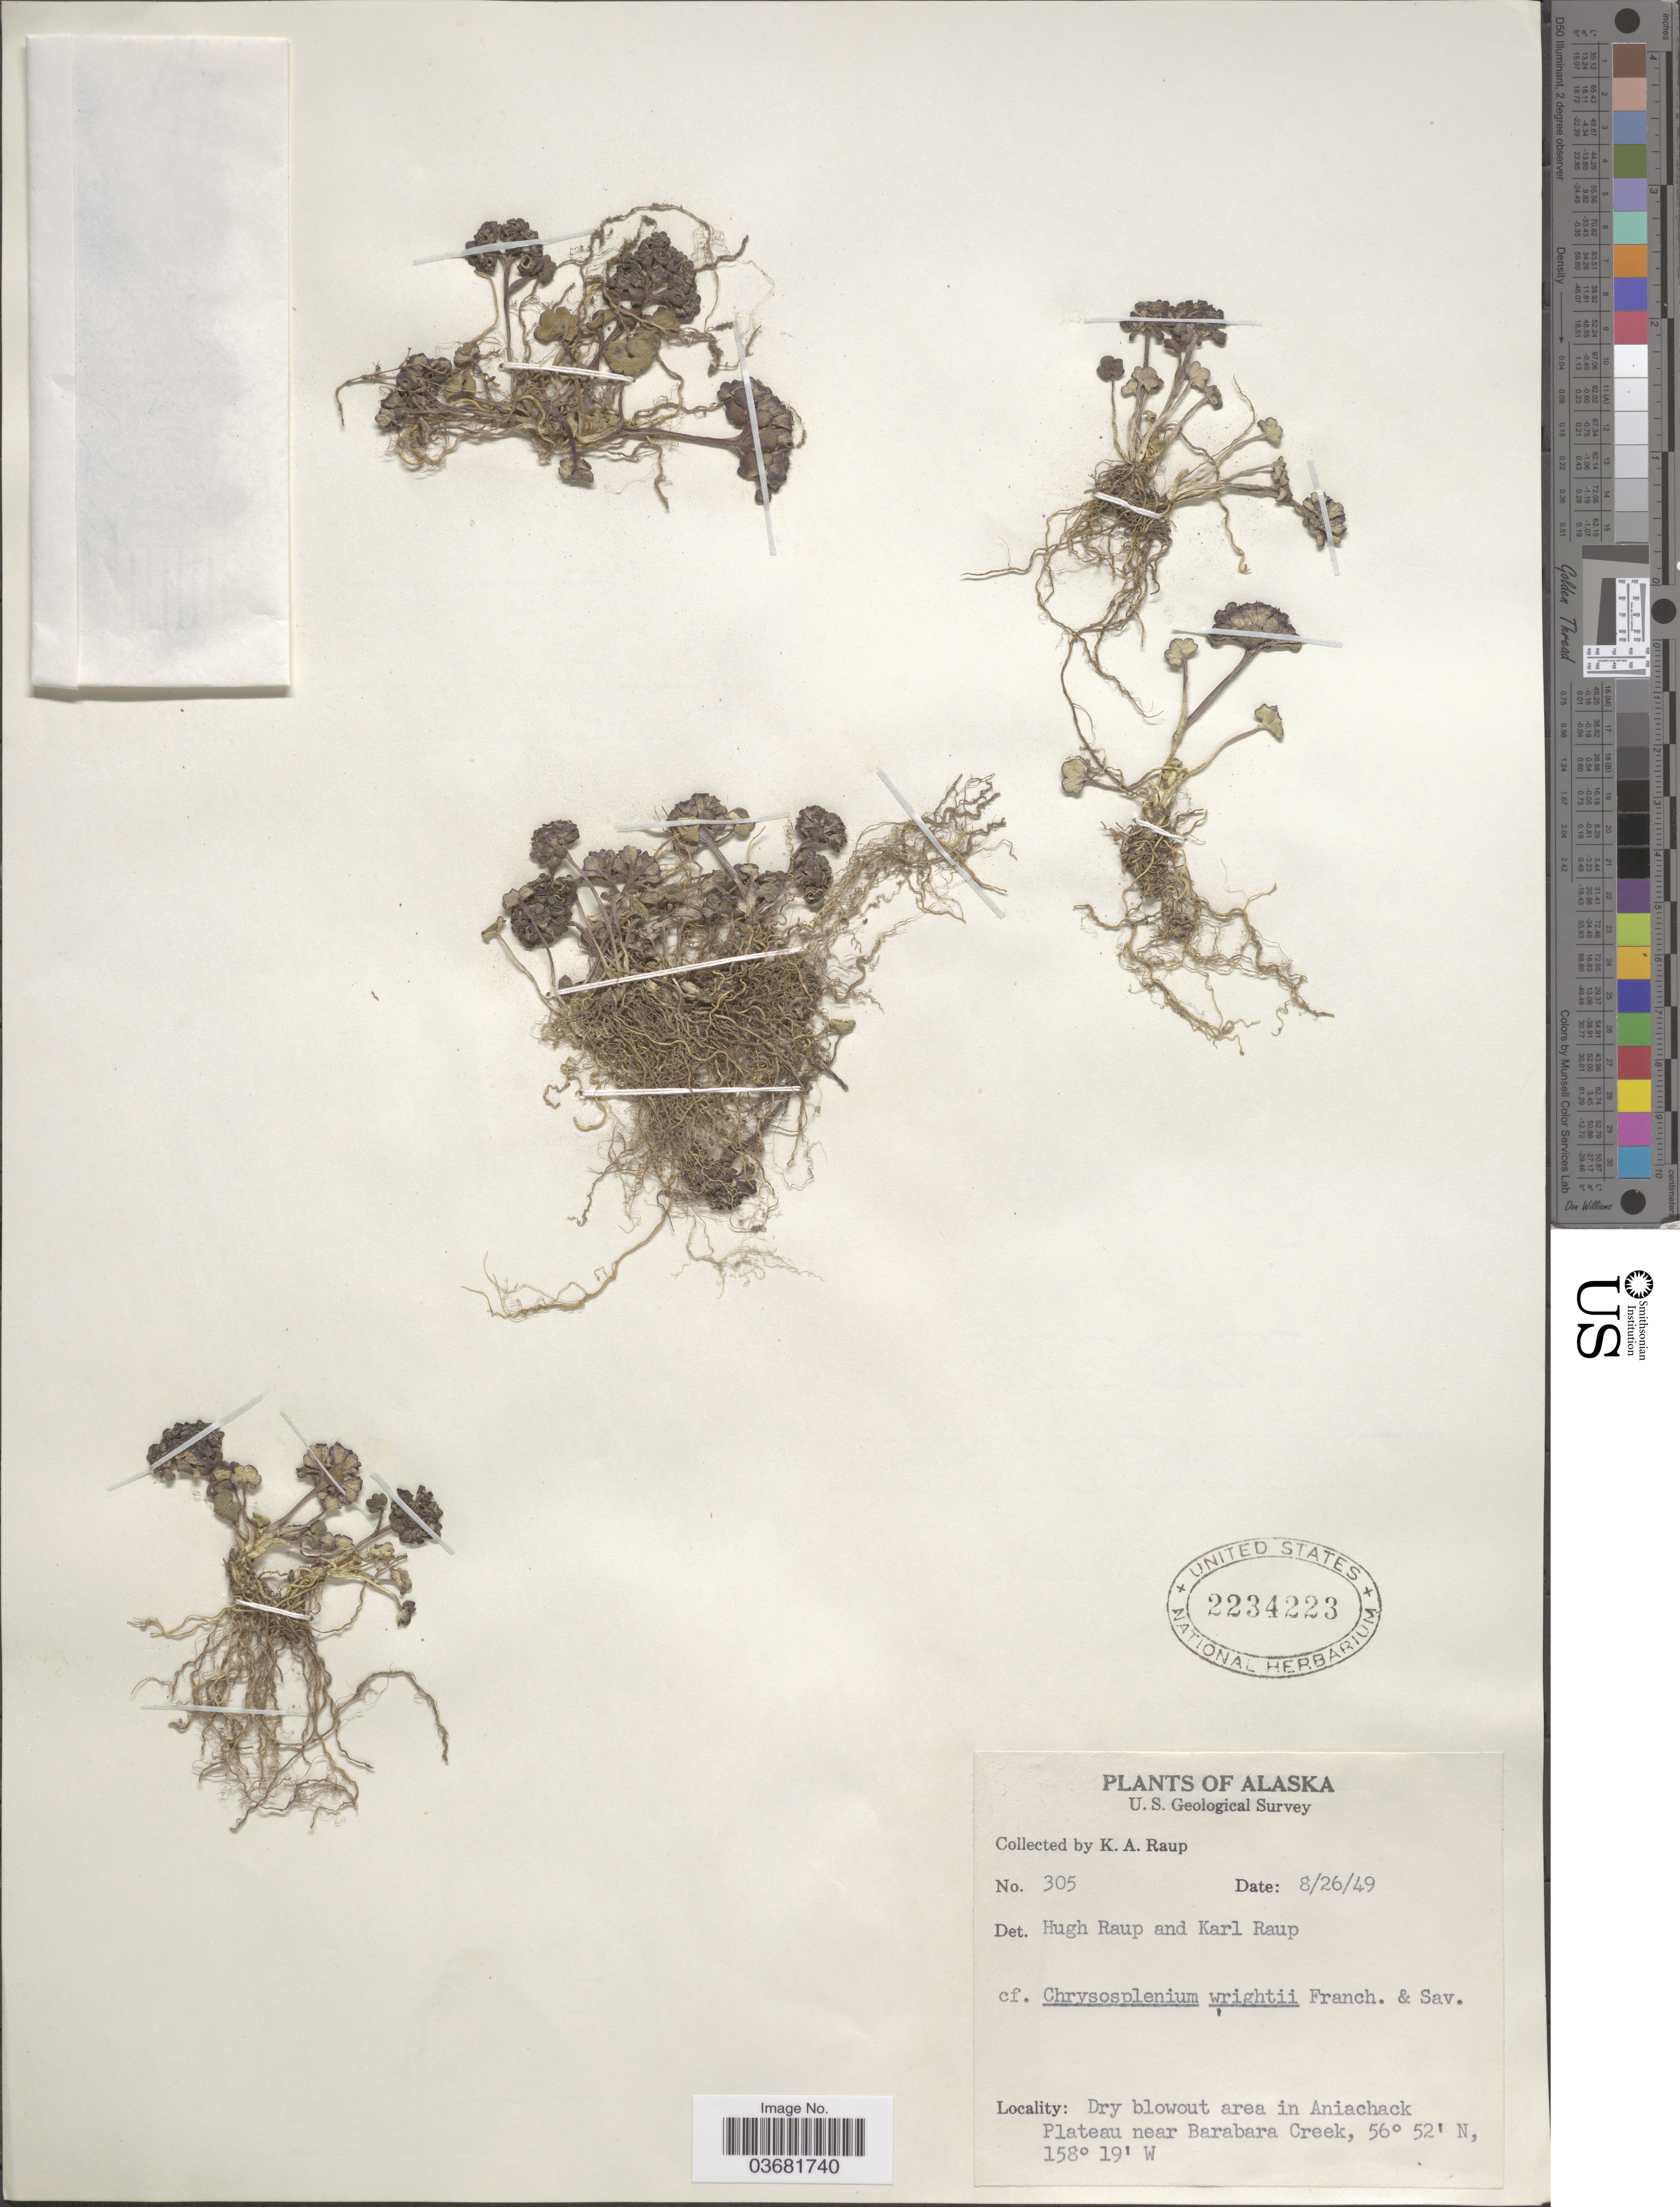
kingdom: Plantae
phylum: Tracheophyta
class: Magnoliopsida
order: Saxifragales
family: Saxifragaceae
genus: Chrysosplenium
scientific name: Chrysosplenium wrightii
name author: Franch. & Sav.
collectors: K. Raup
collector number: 305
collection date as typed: Transcribed d/m/y: 26/8/49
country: United States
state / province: Alaska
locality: U. S. Geological Survey. Dry blowout area in Aniachack. Plateau near Barabara Creek.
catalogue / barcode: US 2234223